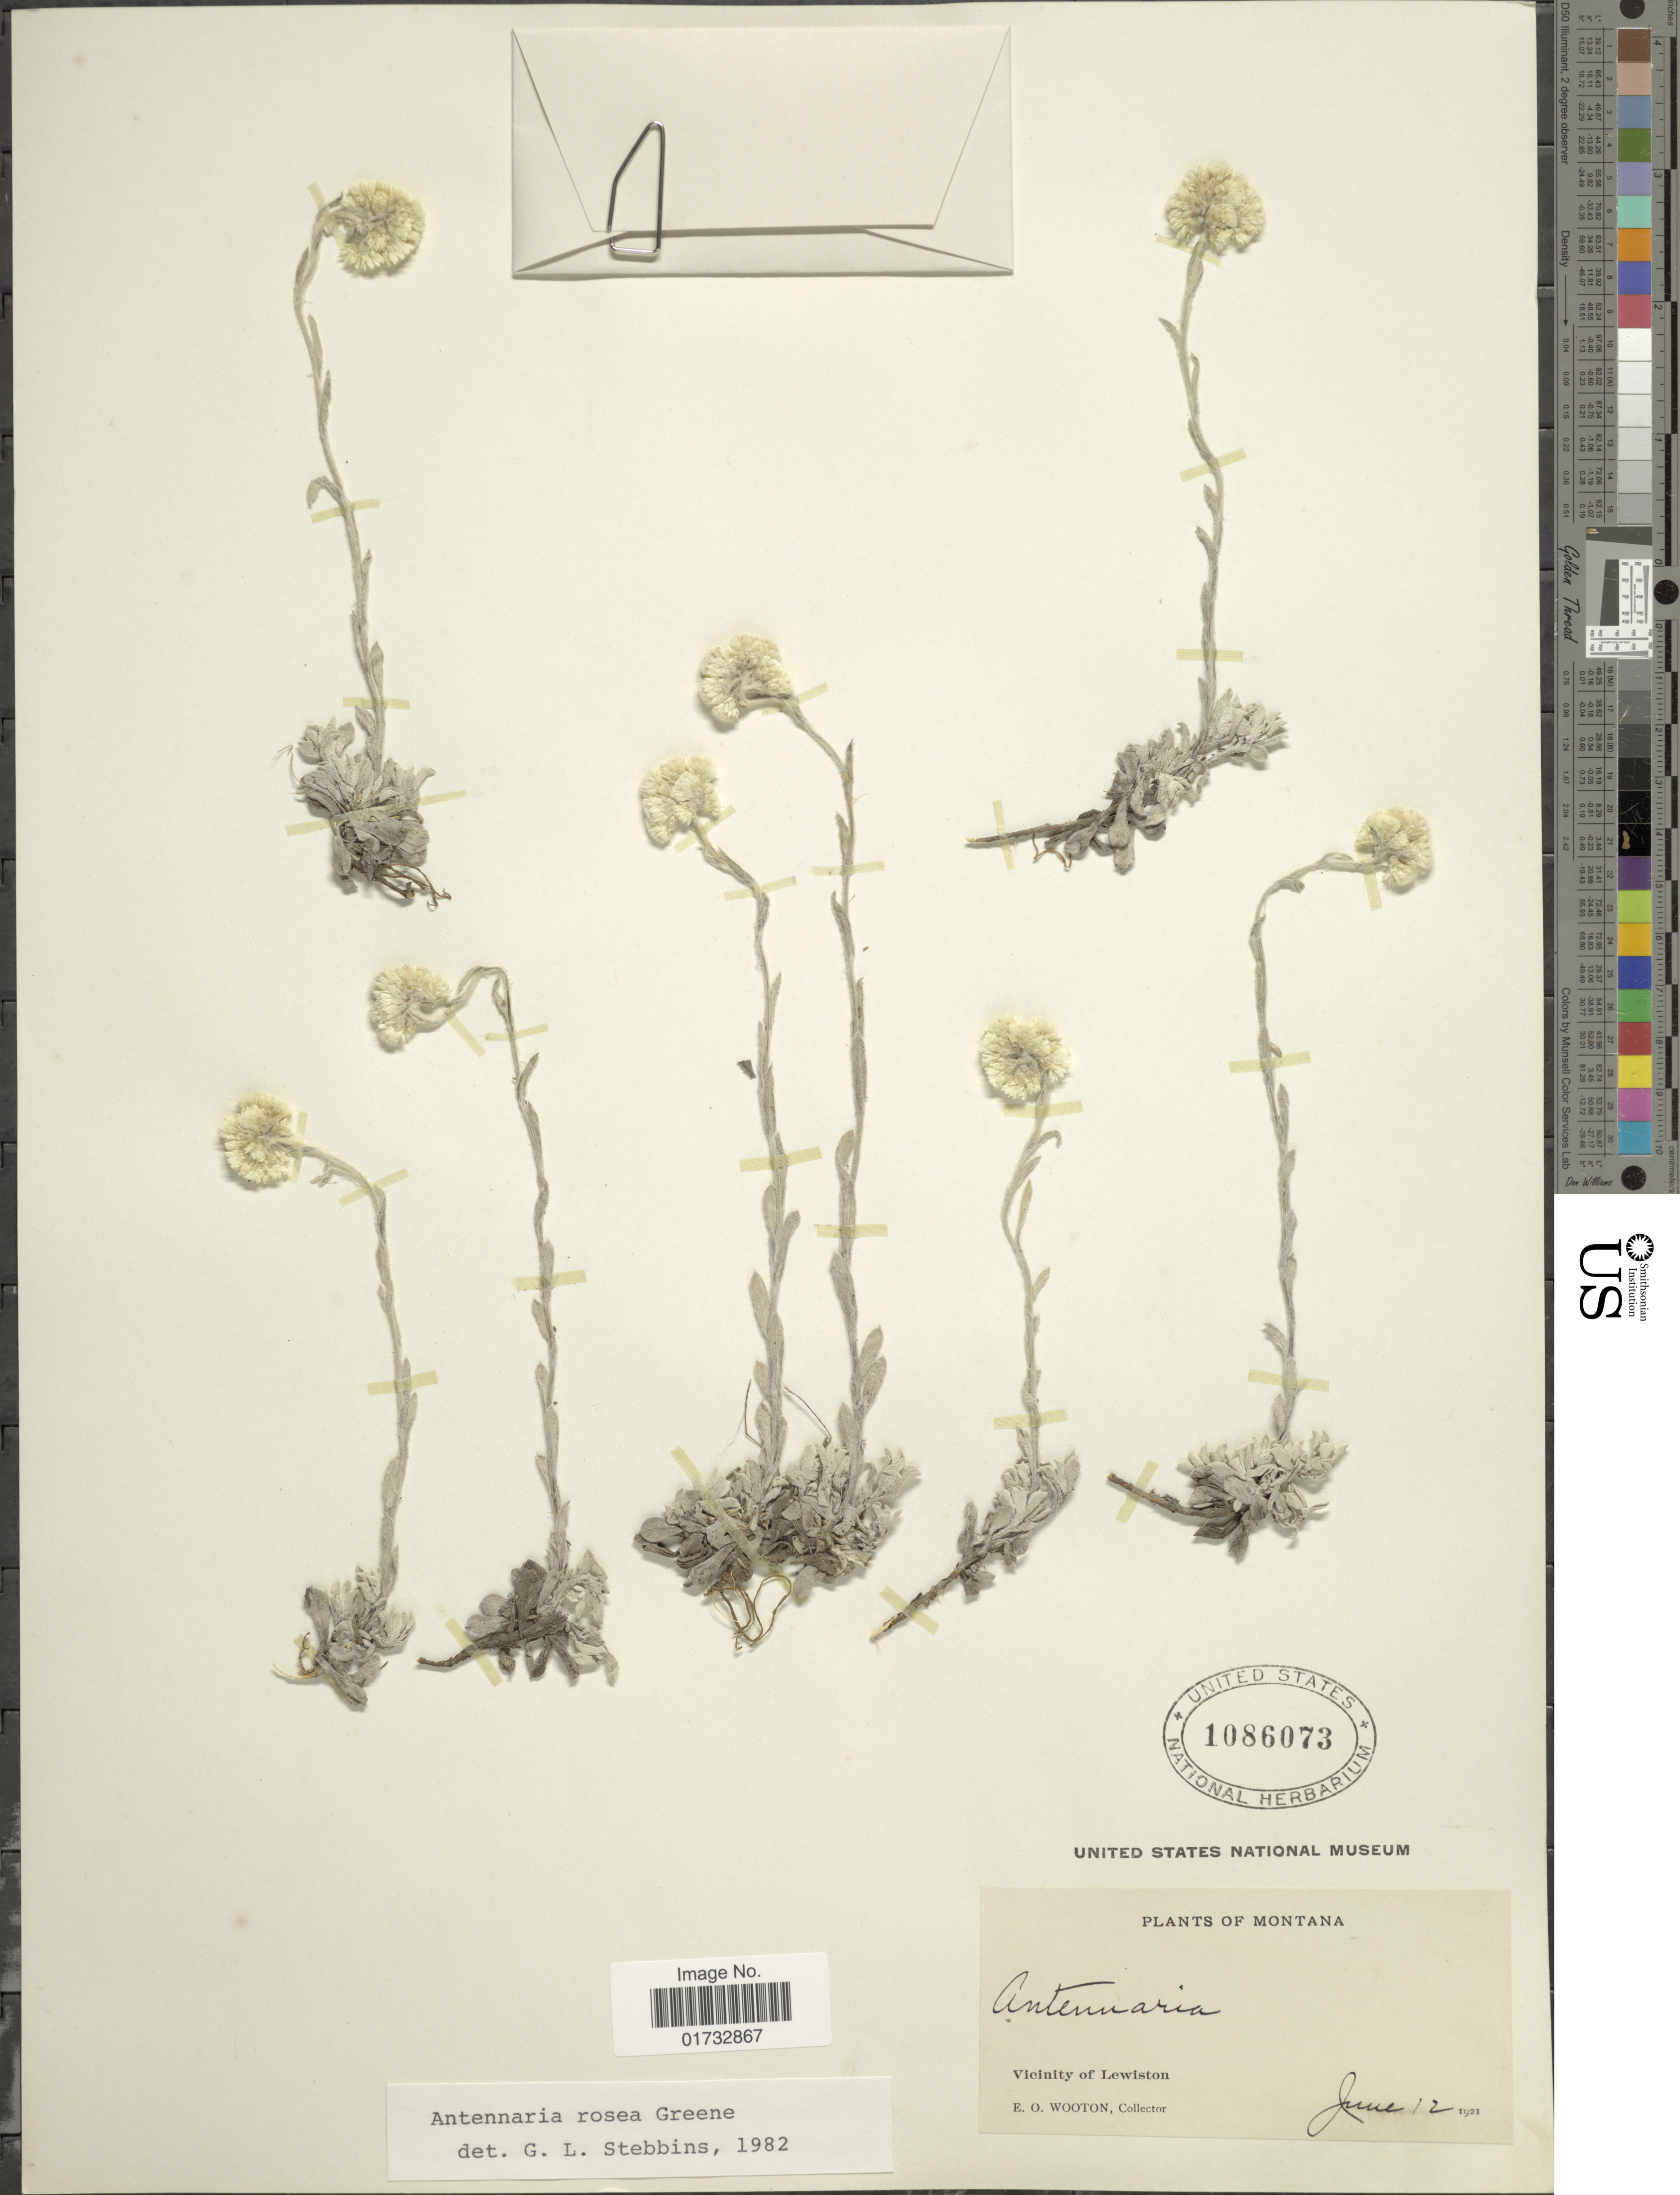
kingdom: Plantae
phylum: Tracheophyta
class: Magnoliopsida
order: Asterales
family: Asteraceae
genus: Antennaria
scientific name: Antennaria rosea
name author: Greene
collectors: E. O. Wooton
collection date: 1921-06-12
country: United States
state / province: Montana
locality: Vicinity of Lewiston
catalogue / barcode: US 1086073